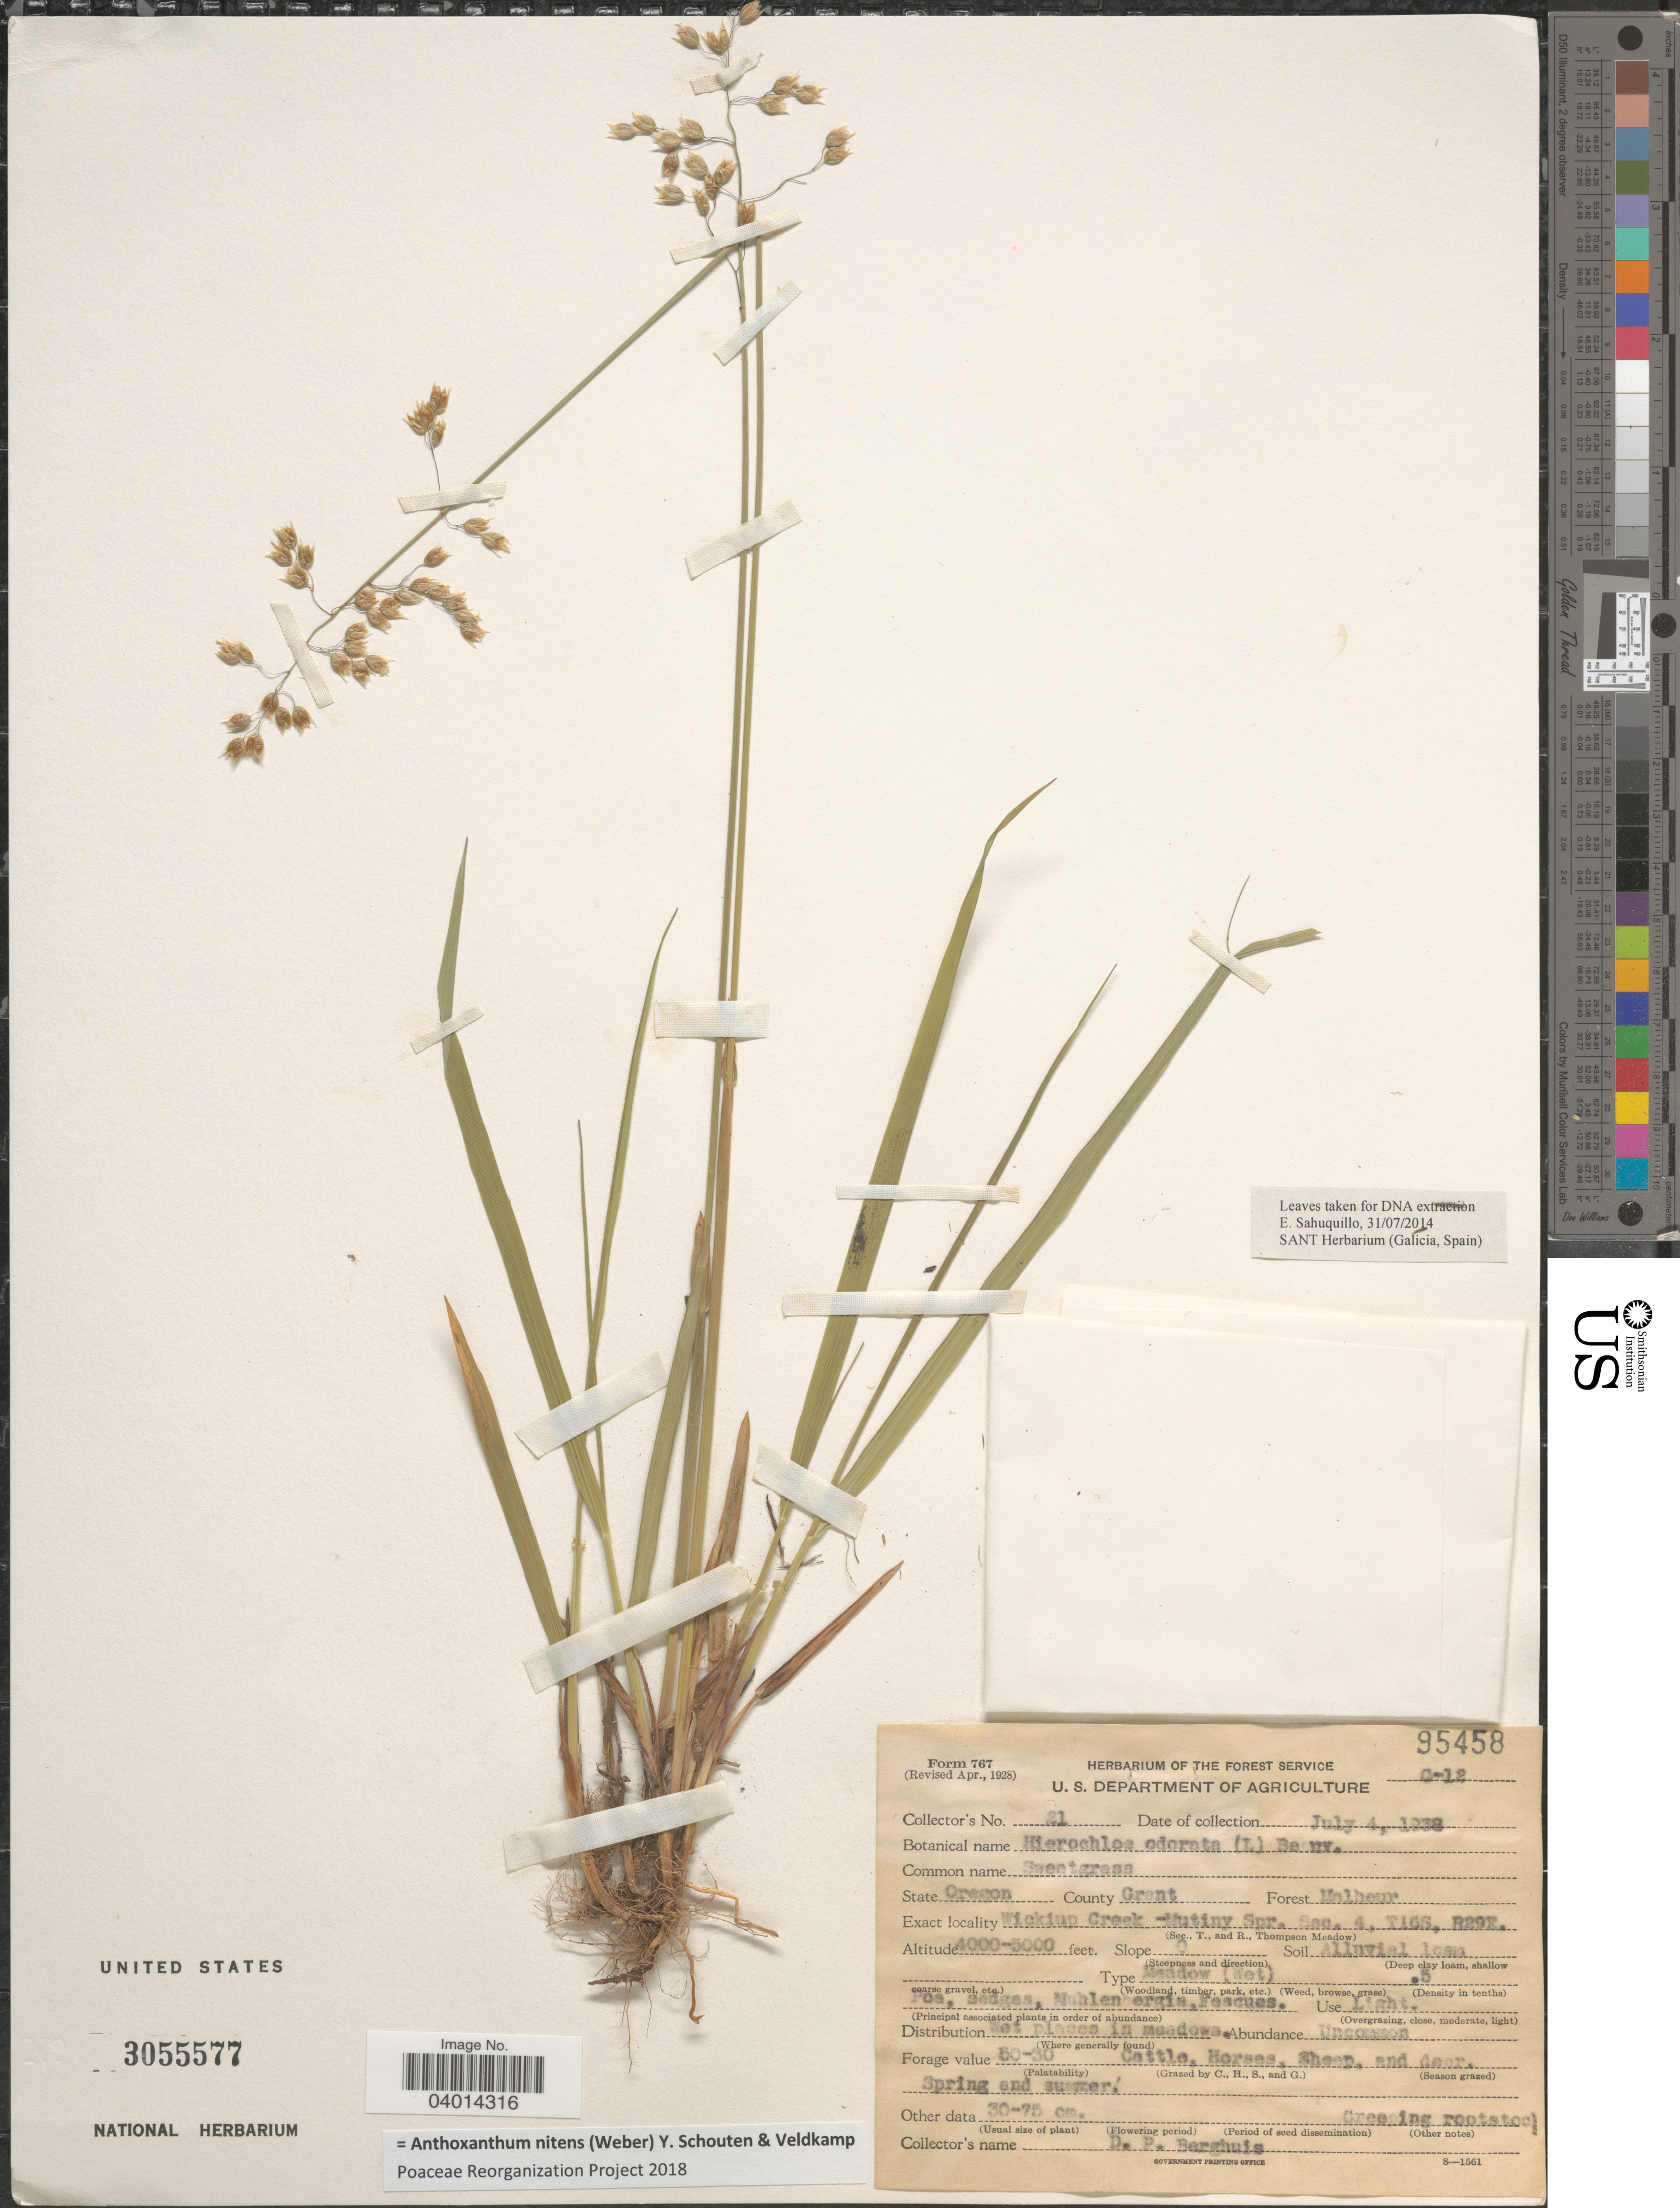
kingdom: Plantae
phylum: Tracheophyta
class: Liliopsida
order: Poales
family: Poaceae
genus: Anthoxanthum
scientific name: Anthoxanthum nitens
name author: (G.H. Weber) R.T.A. Schouten & Veldkamp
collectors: D. Berghuis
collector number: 21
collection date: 1938-07-04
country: United States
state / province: Oregon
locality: County Grant. Forest Malheur. Wickiup Creek - Mutiny Spr. Sec. 4, T16S, R29E.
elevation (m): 1219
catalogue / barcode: US 3055577